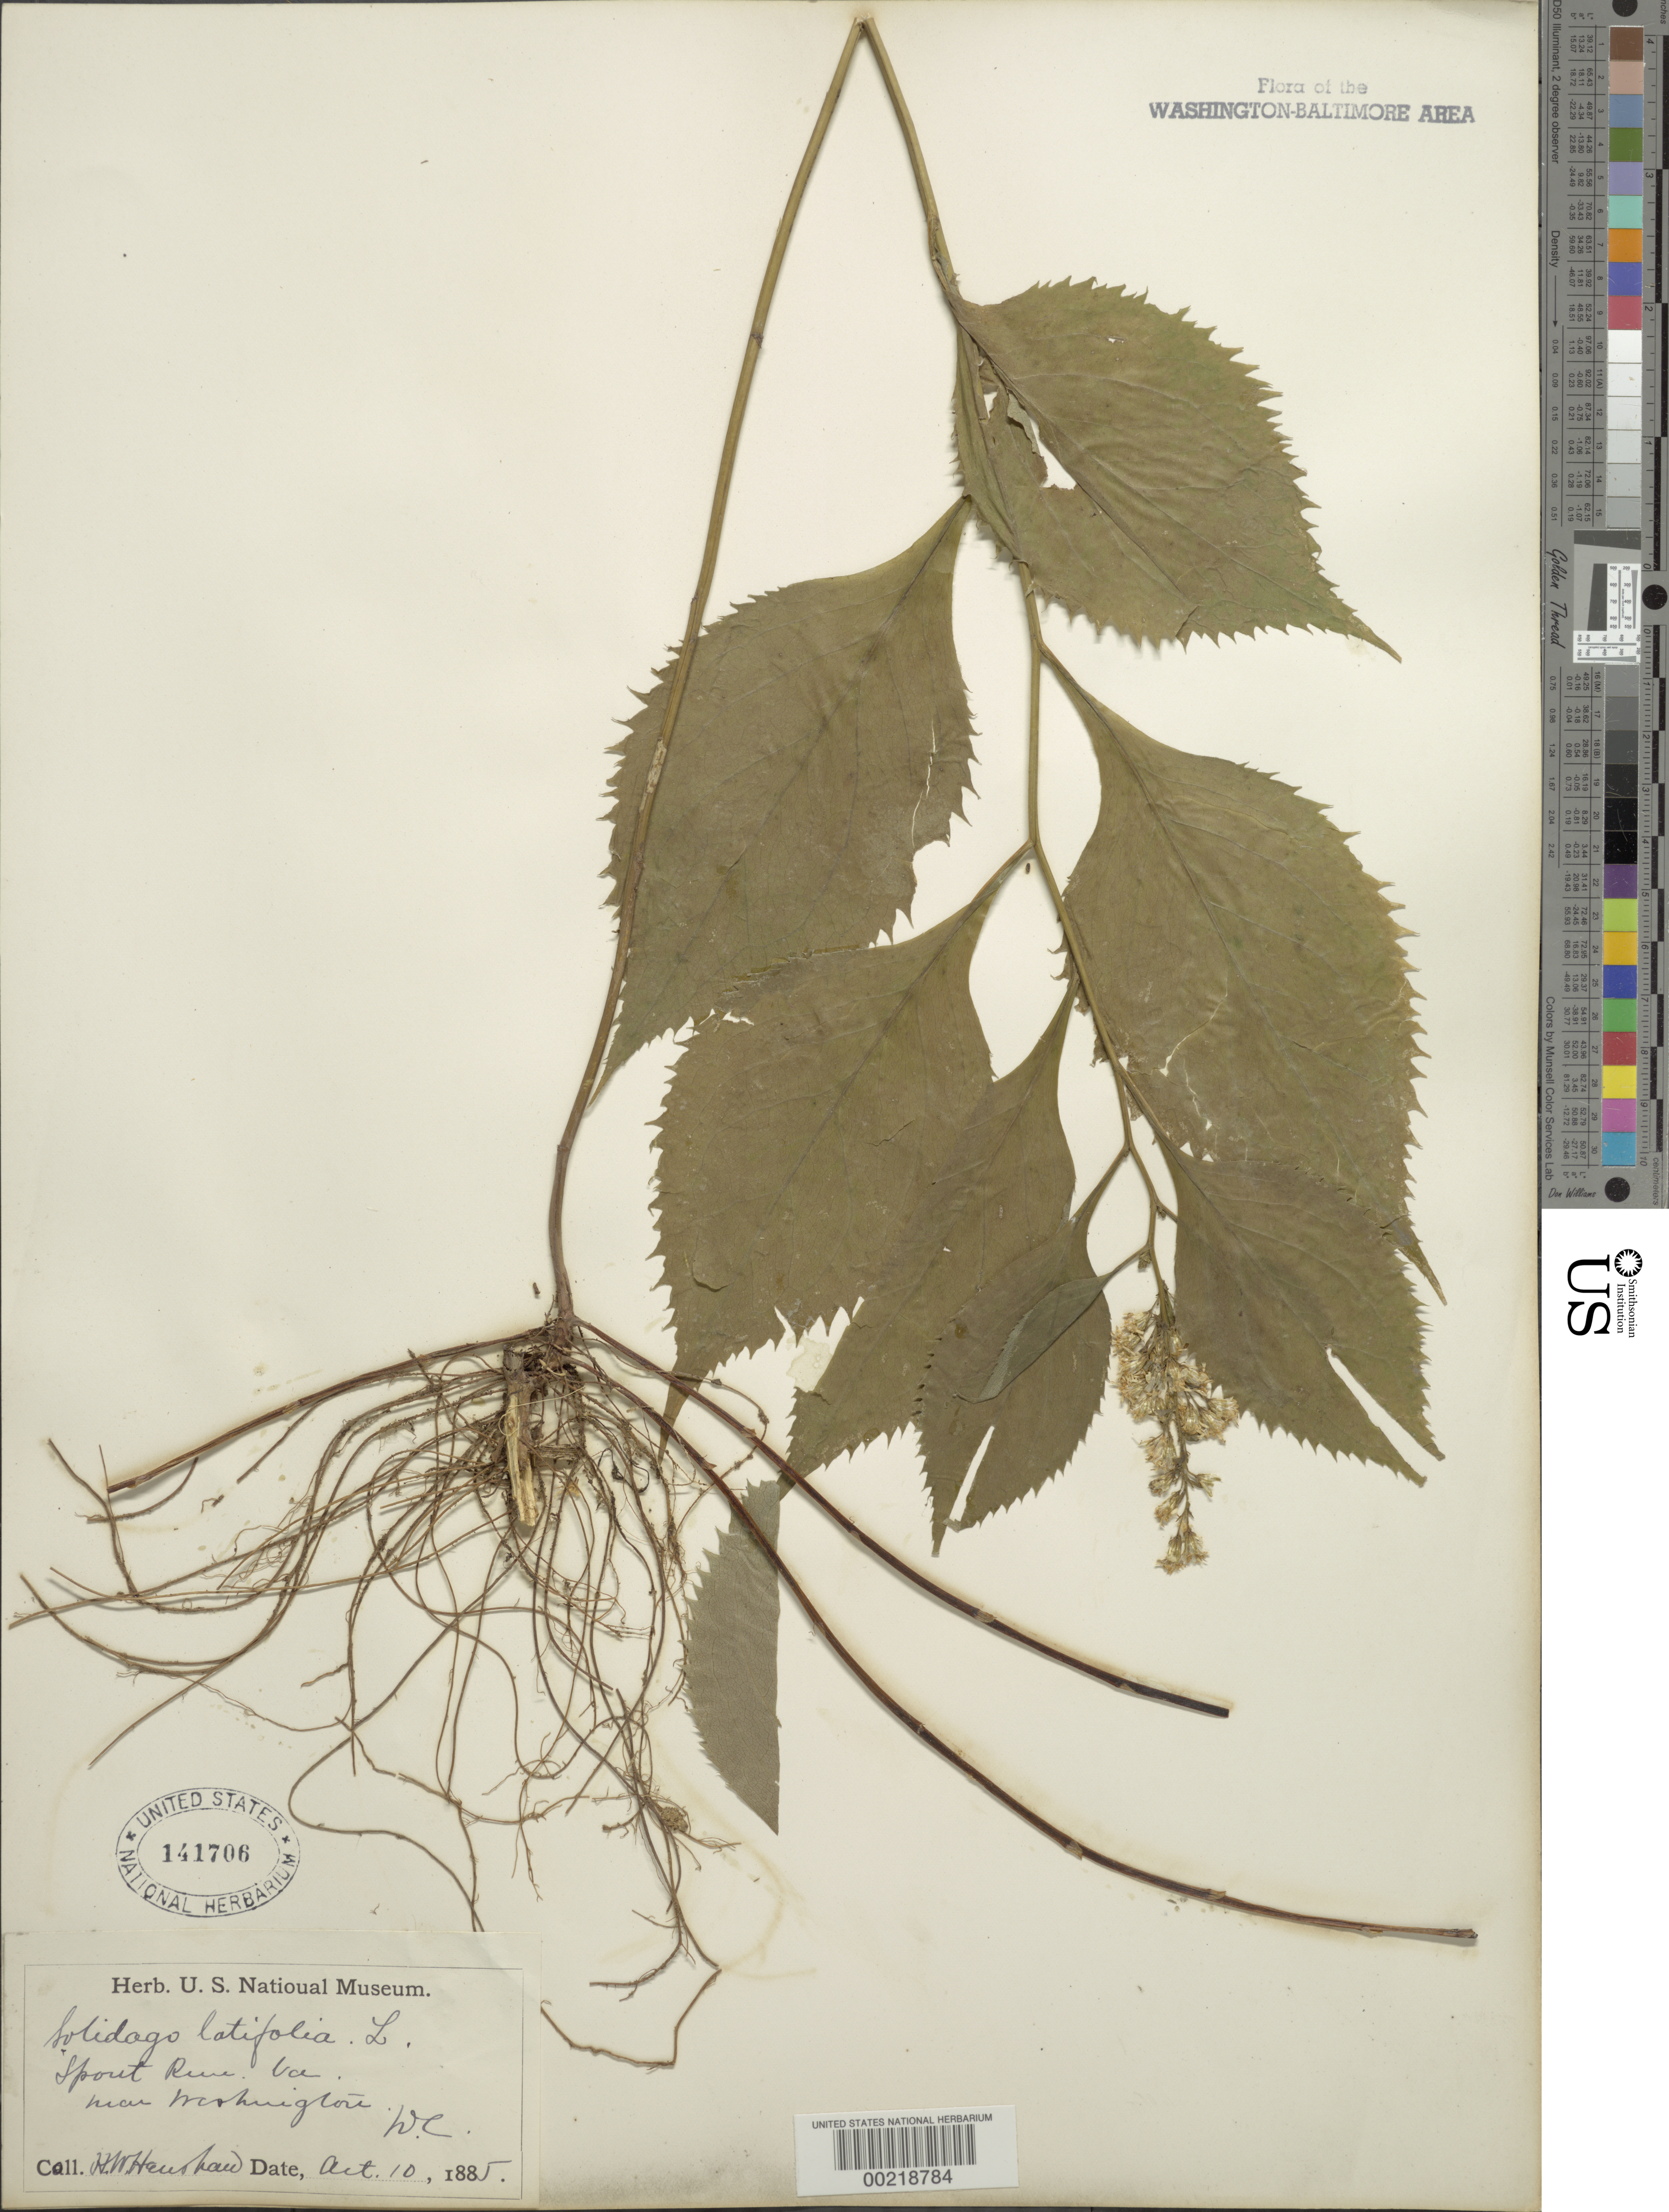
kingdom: Plantae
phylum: Tracheophyta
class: Magnoliopsida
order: Asterales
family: Asteraceae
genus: Solidago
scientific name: Solidago flexicaulis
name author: L.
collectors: H. Henshaw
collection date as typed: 10 Oct 1885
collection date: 1885-10-10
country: United States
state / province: Virginia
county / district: Fairfax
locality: Spout Run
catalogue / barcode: US 141706